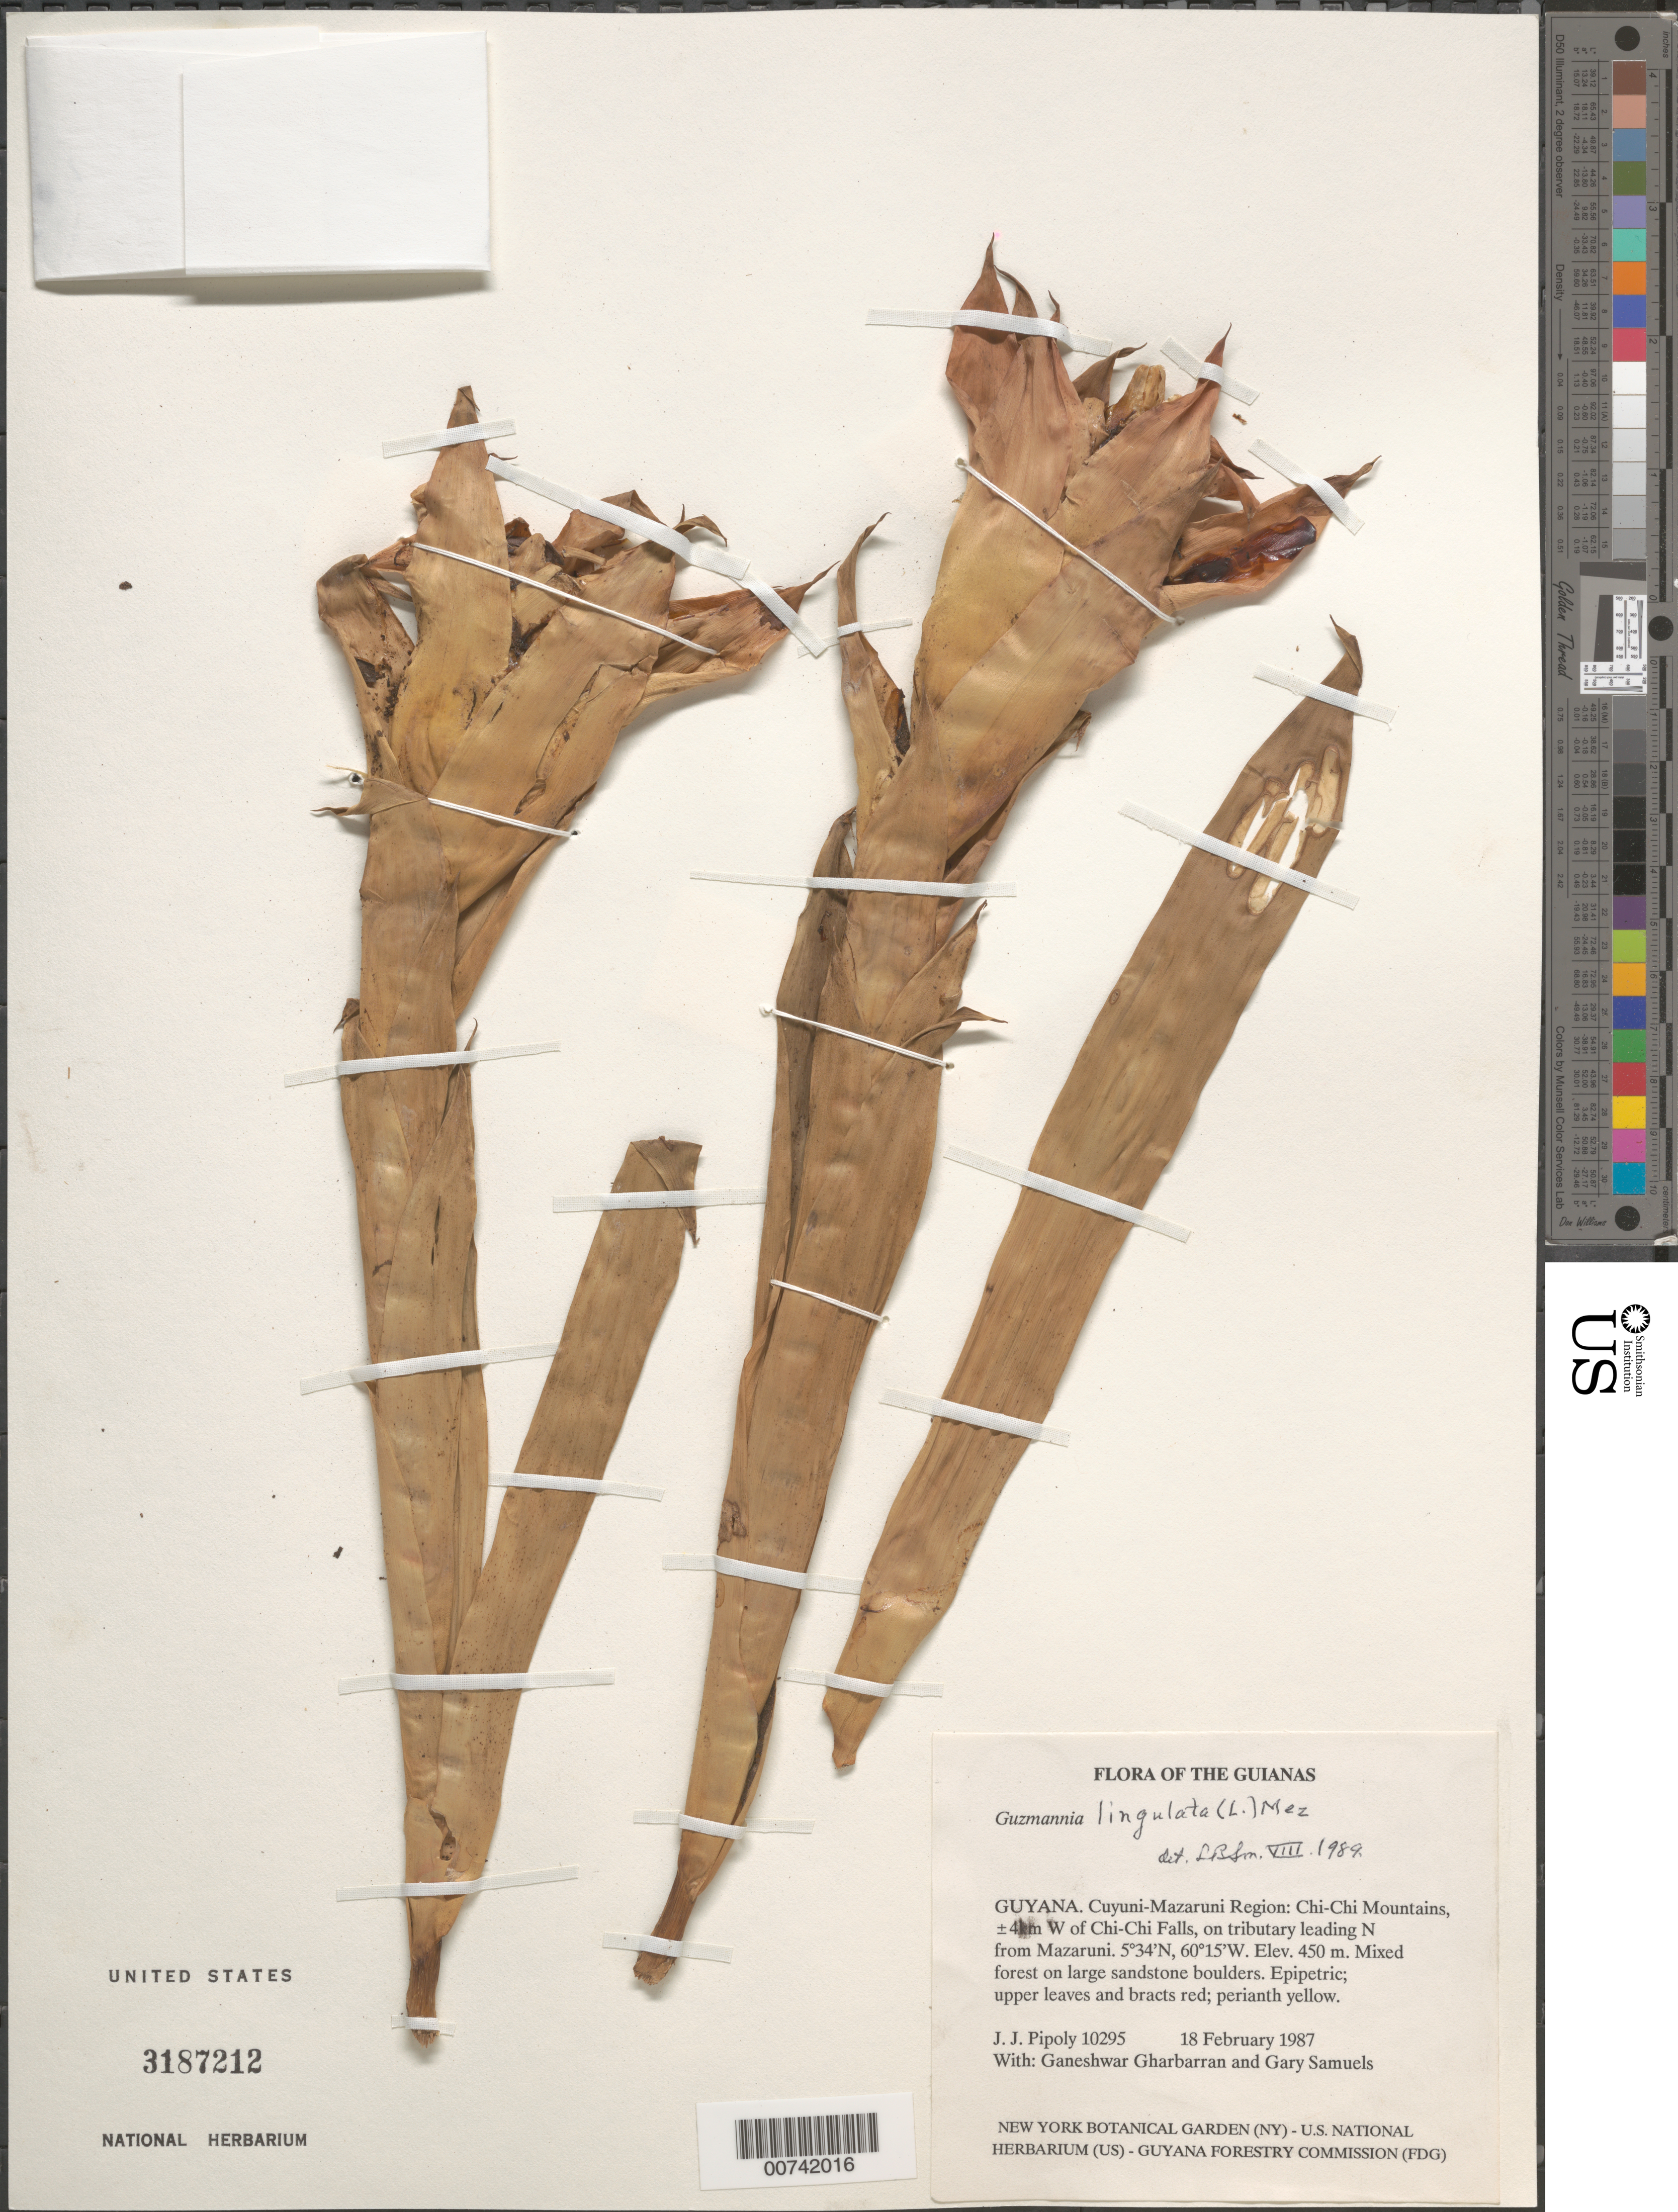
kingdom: Plantae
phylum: Tracheophyta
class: Liliopsida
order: Poales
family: Bromeliaceae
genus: Guzmania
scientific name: Guzmania lingulata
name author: (L.) Mez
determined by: Smith, Lyman B., (US), NMNH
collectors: J. J. Pipoly, G. Gharbarran & G. Samuels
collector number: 10295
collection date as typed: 18 February 1987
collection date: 1987-02-18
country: Guyana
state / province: Cuyuni-Mazaruni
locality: Chi-Chi Mountains, ±4km W of Chi-Chi Falls, on tributary leading N from Mazaruni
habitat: Mixed forest on large sandstone boulders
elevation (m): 450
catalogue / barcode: US 3187212